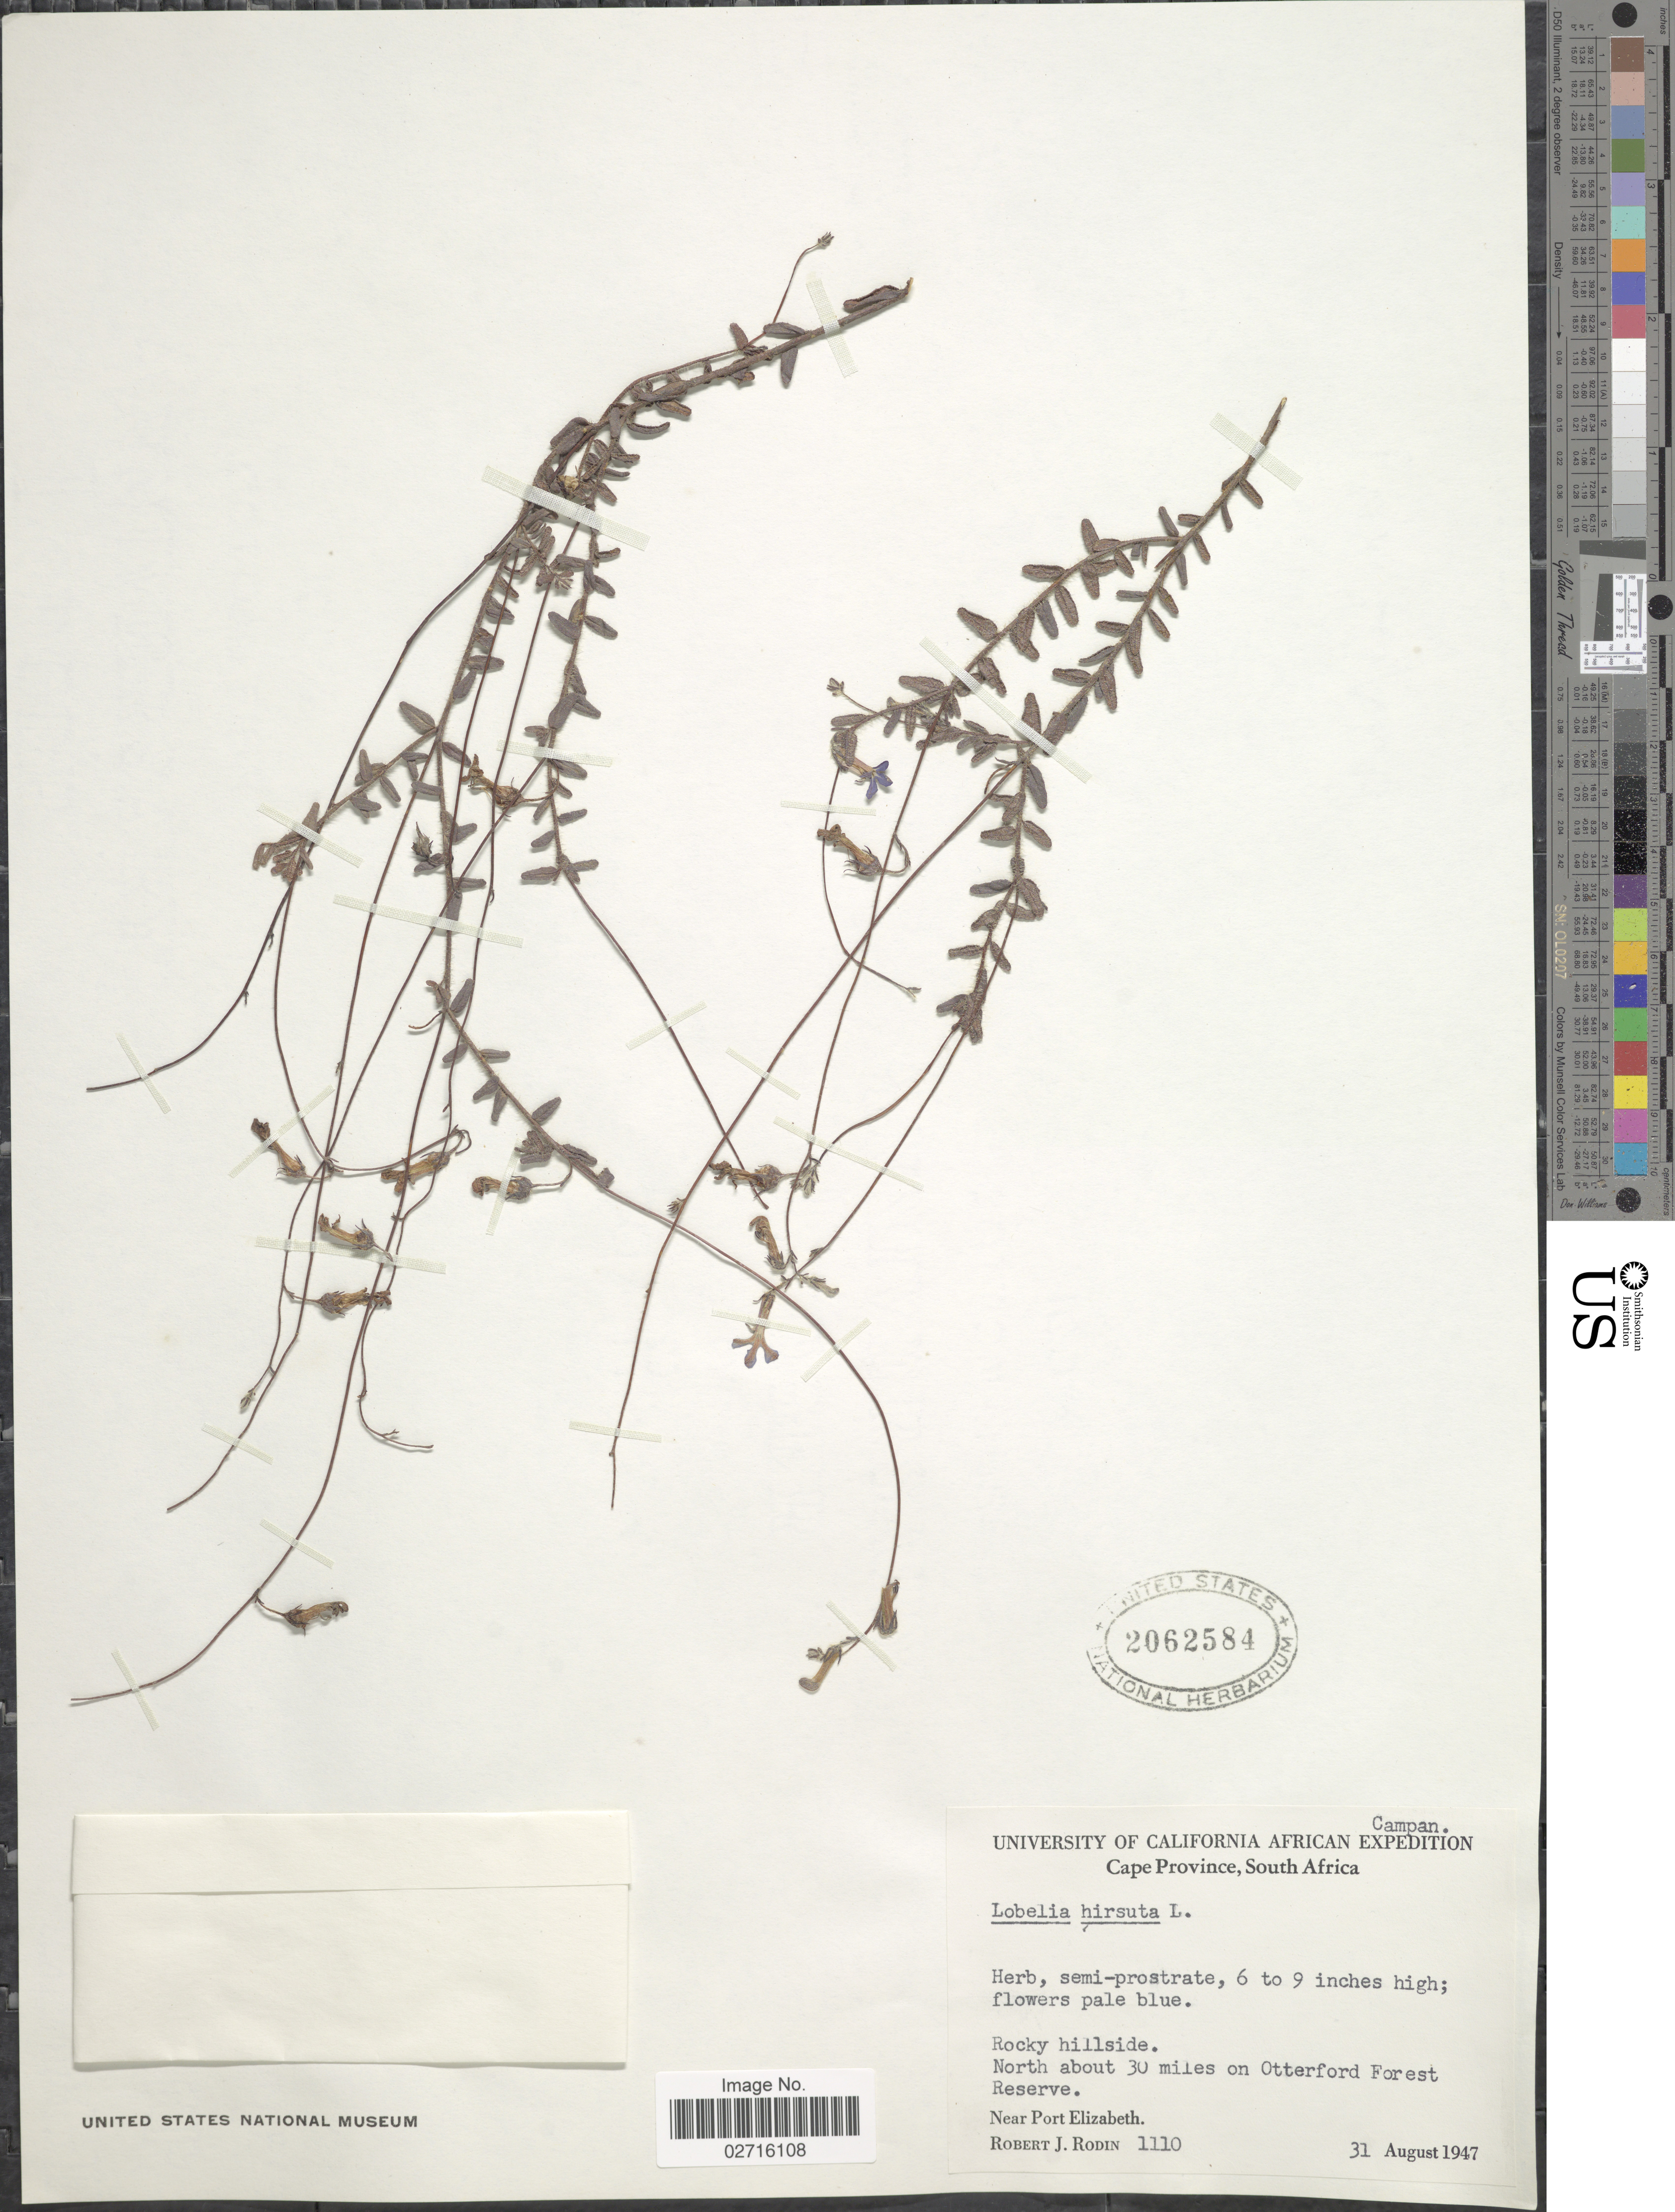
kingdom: Plantae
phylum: Tracheophyta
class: Magnoliopsida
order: Asterales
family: Campanulaceae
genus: Lobelia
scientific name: Lobelia hirsuta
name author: L.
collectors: R. J. Rodin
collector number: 1110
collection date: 1947-08-31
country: South Africa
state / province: Eastern Cape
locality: Rocky hillside, North about 30 miles on Otterford Forest, Reserve, Near Port Elizabeth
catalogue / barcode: US 2062584